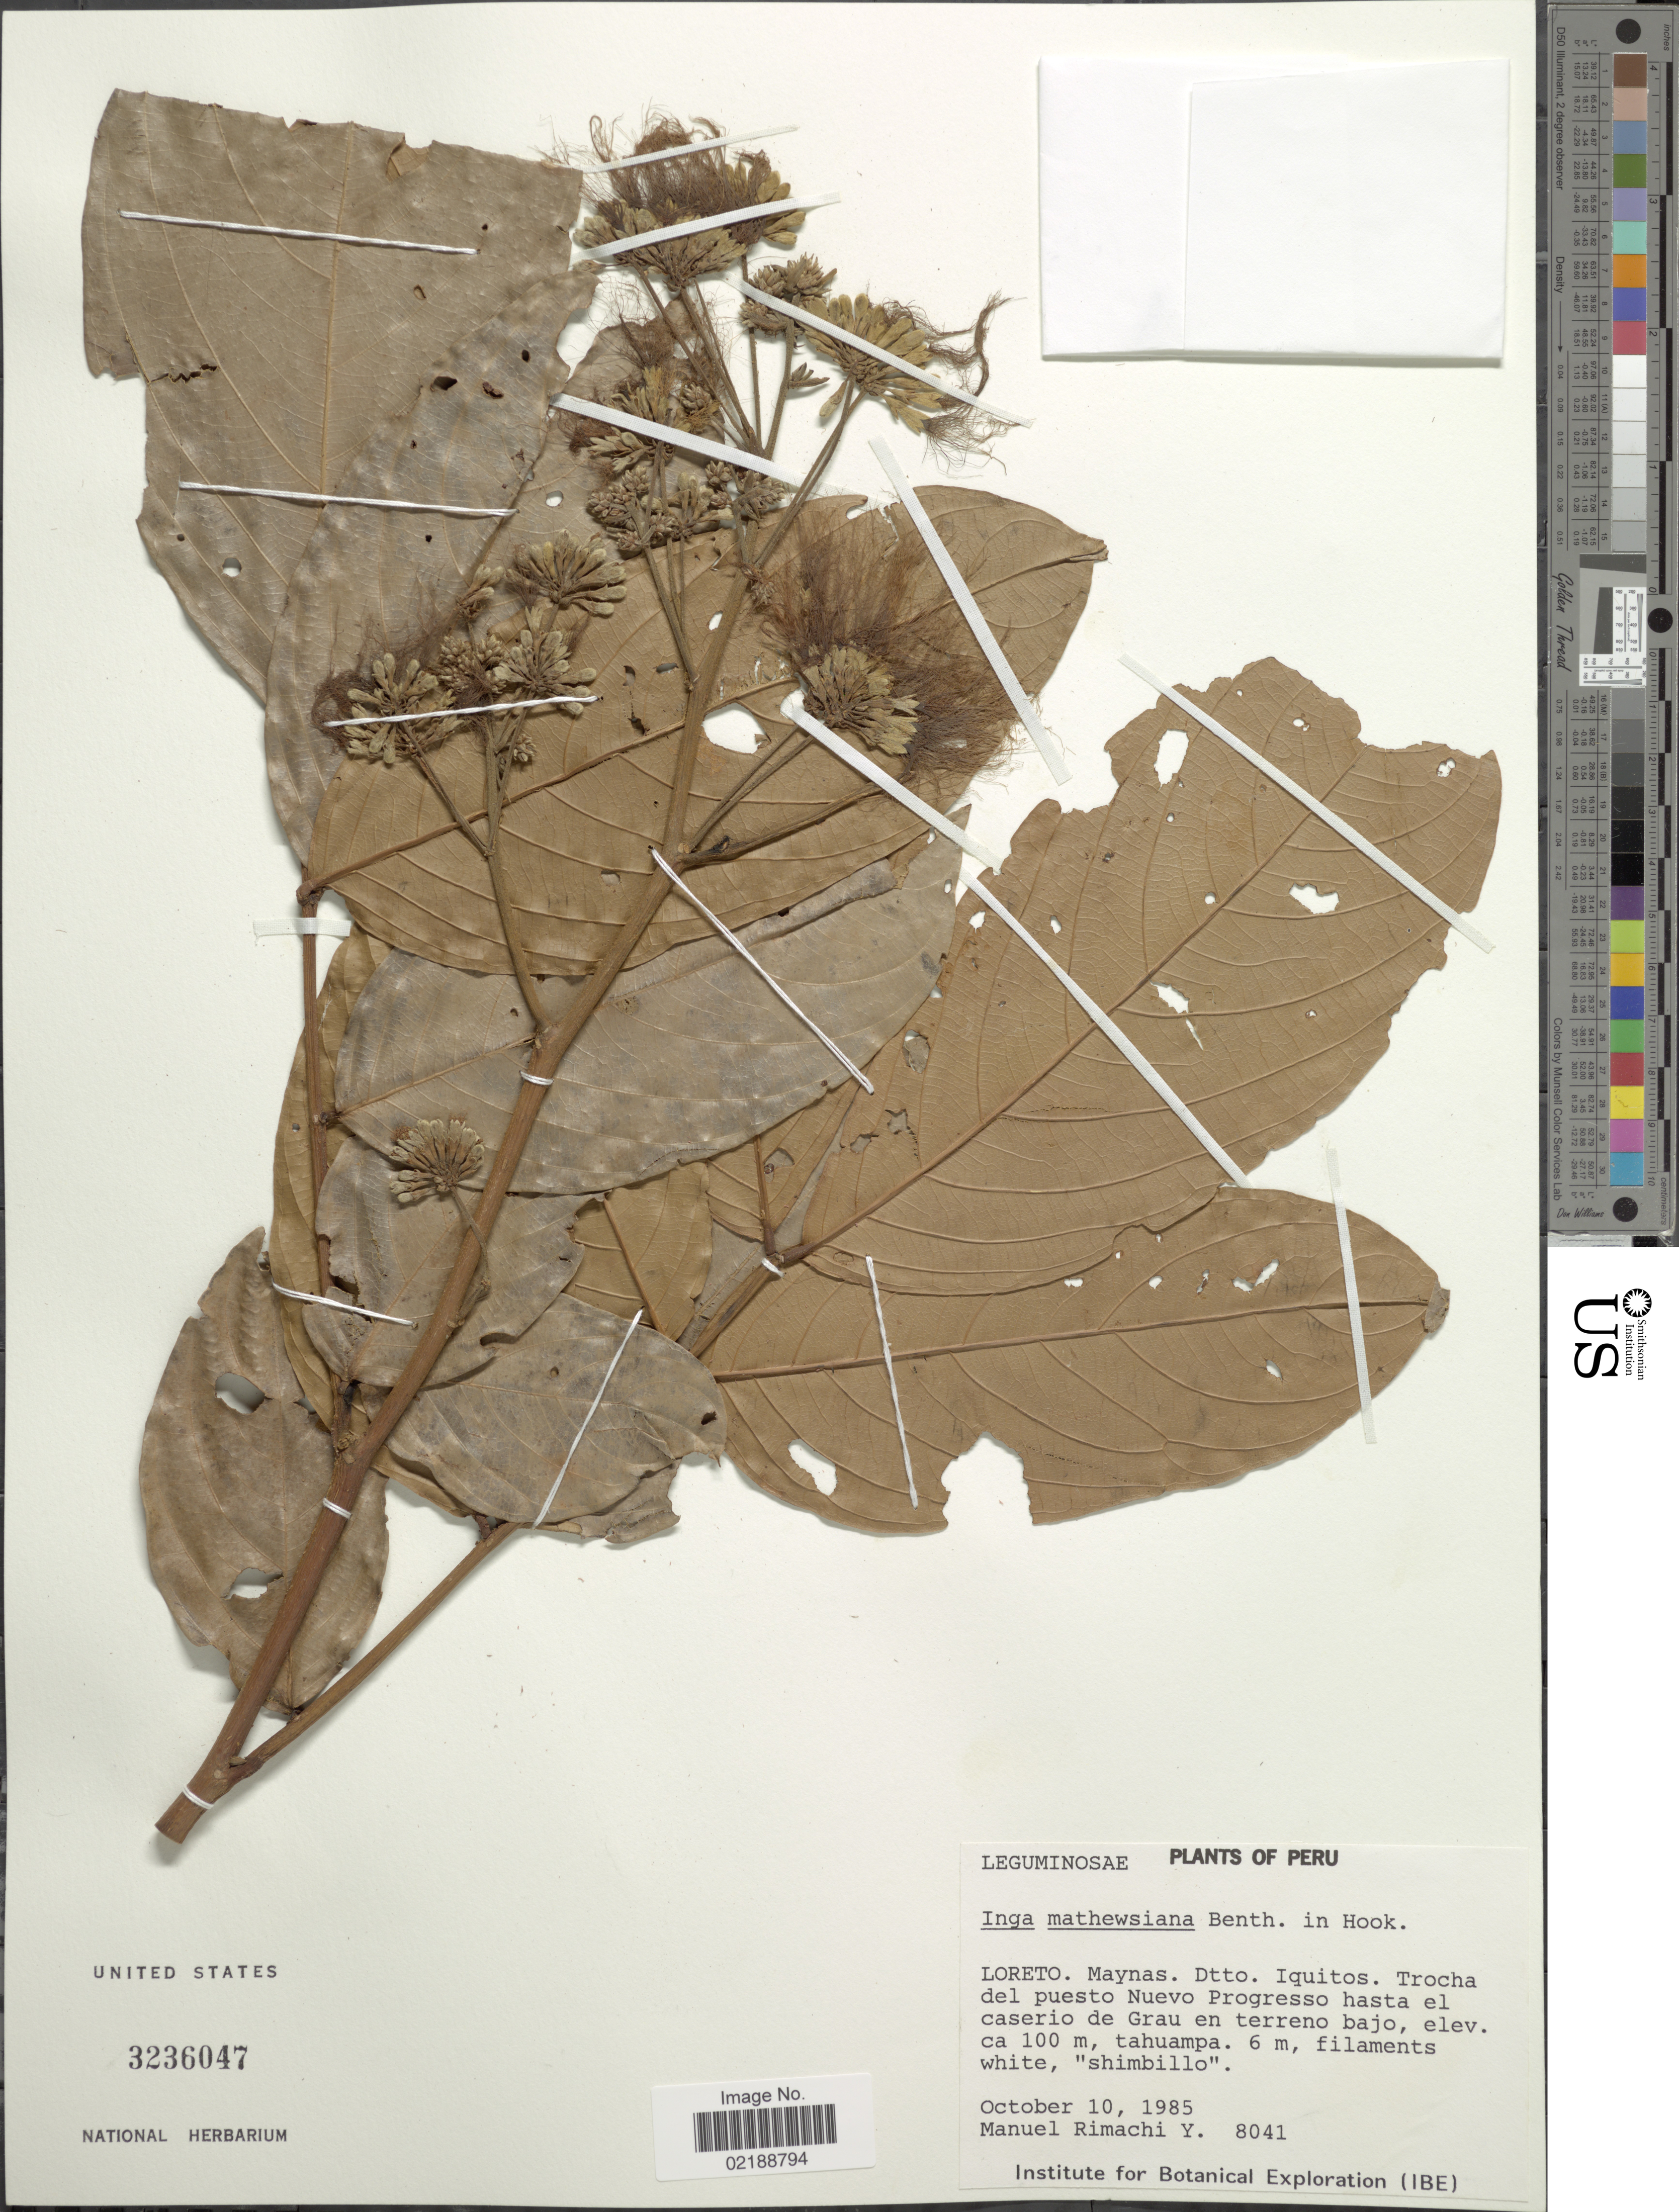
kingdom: Plantae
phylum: Tracheophyta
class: Magnoliopsida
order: Fabales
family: Fabaceae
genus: Inga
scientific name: Inga nobilis subsp. nobilis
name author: Willd.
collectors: M. Rimachi Y.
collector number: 8041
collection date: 1985-10-10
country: Peru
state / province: Loreto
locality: Maynas. Dtto Iquitos. Trocha del puesto Nuevo Progresso hasta el caserio de Grau en terreno bajo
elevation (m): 100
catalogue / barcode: US 3236047